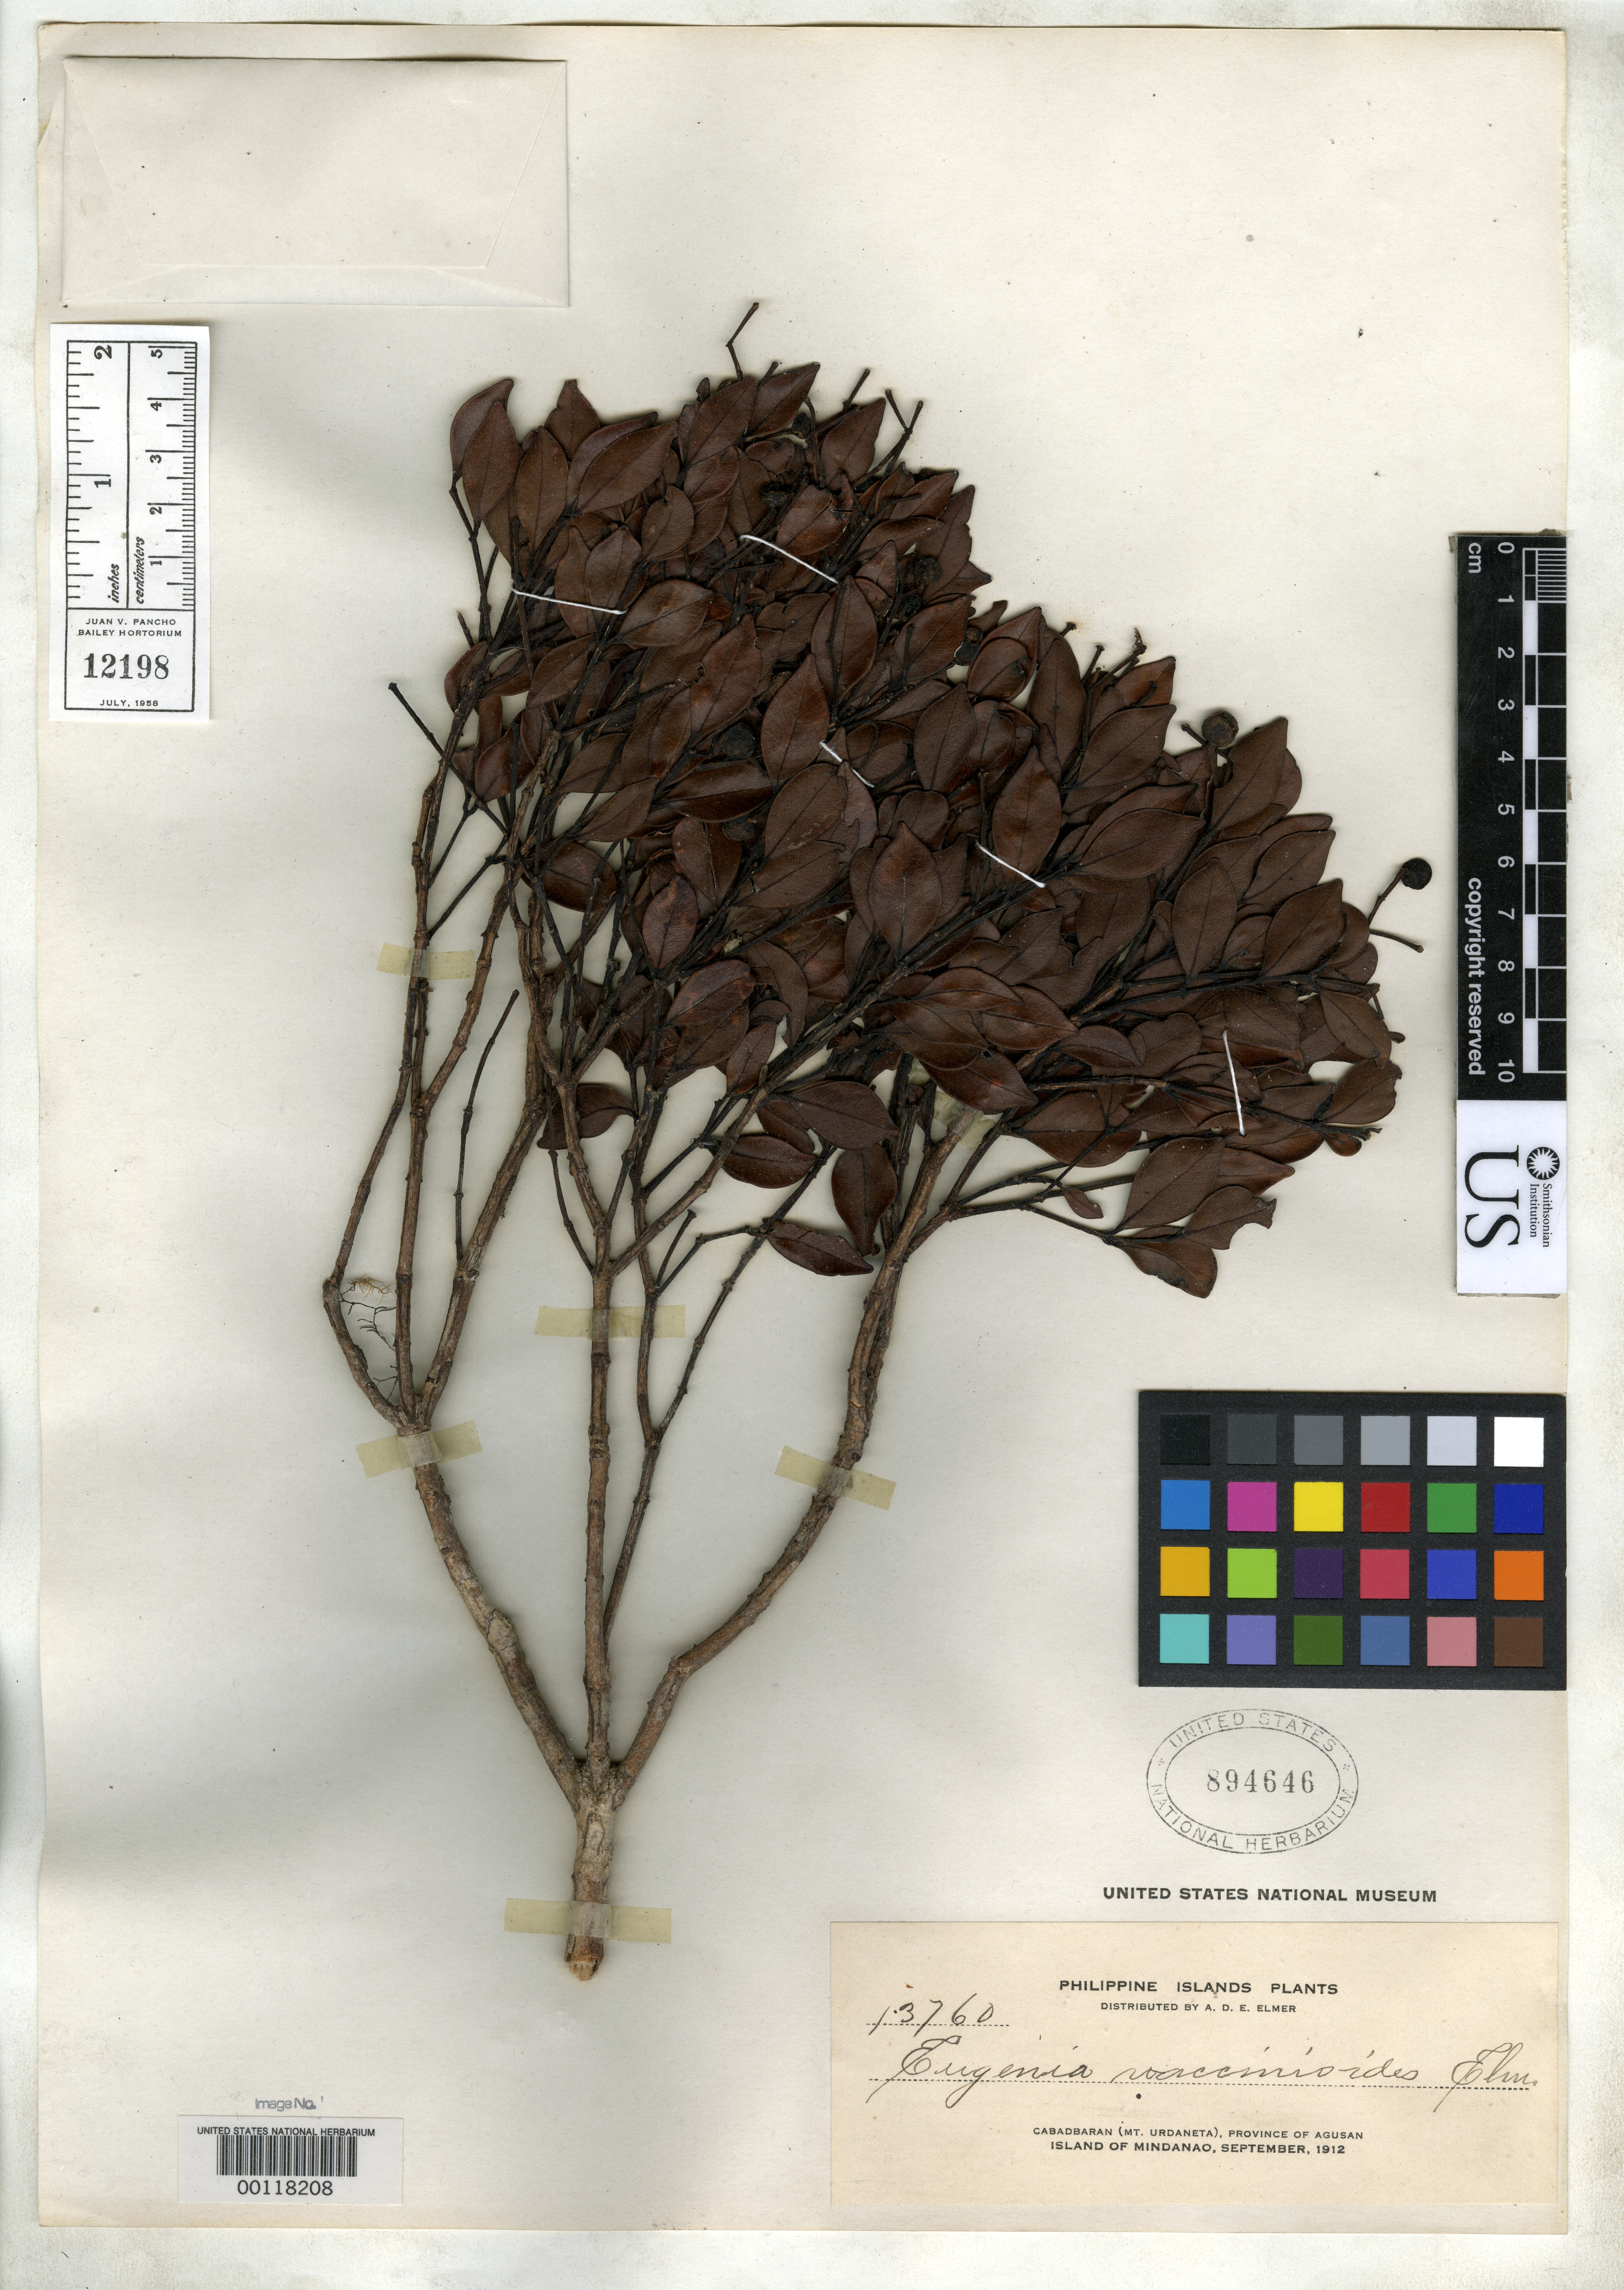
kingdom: Plantae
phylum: Tracheophyta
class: Magnoliopsida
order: Myrtales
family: Myrtaceae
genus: Eugenia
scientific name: Eugenia vaccinioides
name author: Elmer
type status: Isotype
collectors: A. D. E. Elmer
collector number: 13760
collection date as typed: Aug 1912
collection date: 1912-08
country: Philippines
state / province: Caraga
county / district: Agusan del Norte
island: Mindanao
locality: Cabadbaran (Mt. Urdaneta), Province of Agusan, Island of Mindanao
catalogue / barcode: US 894646